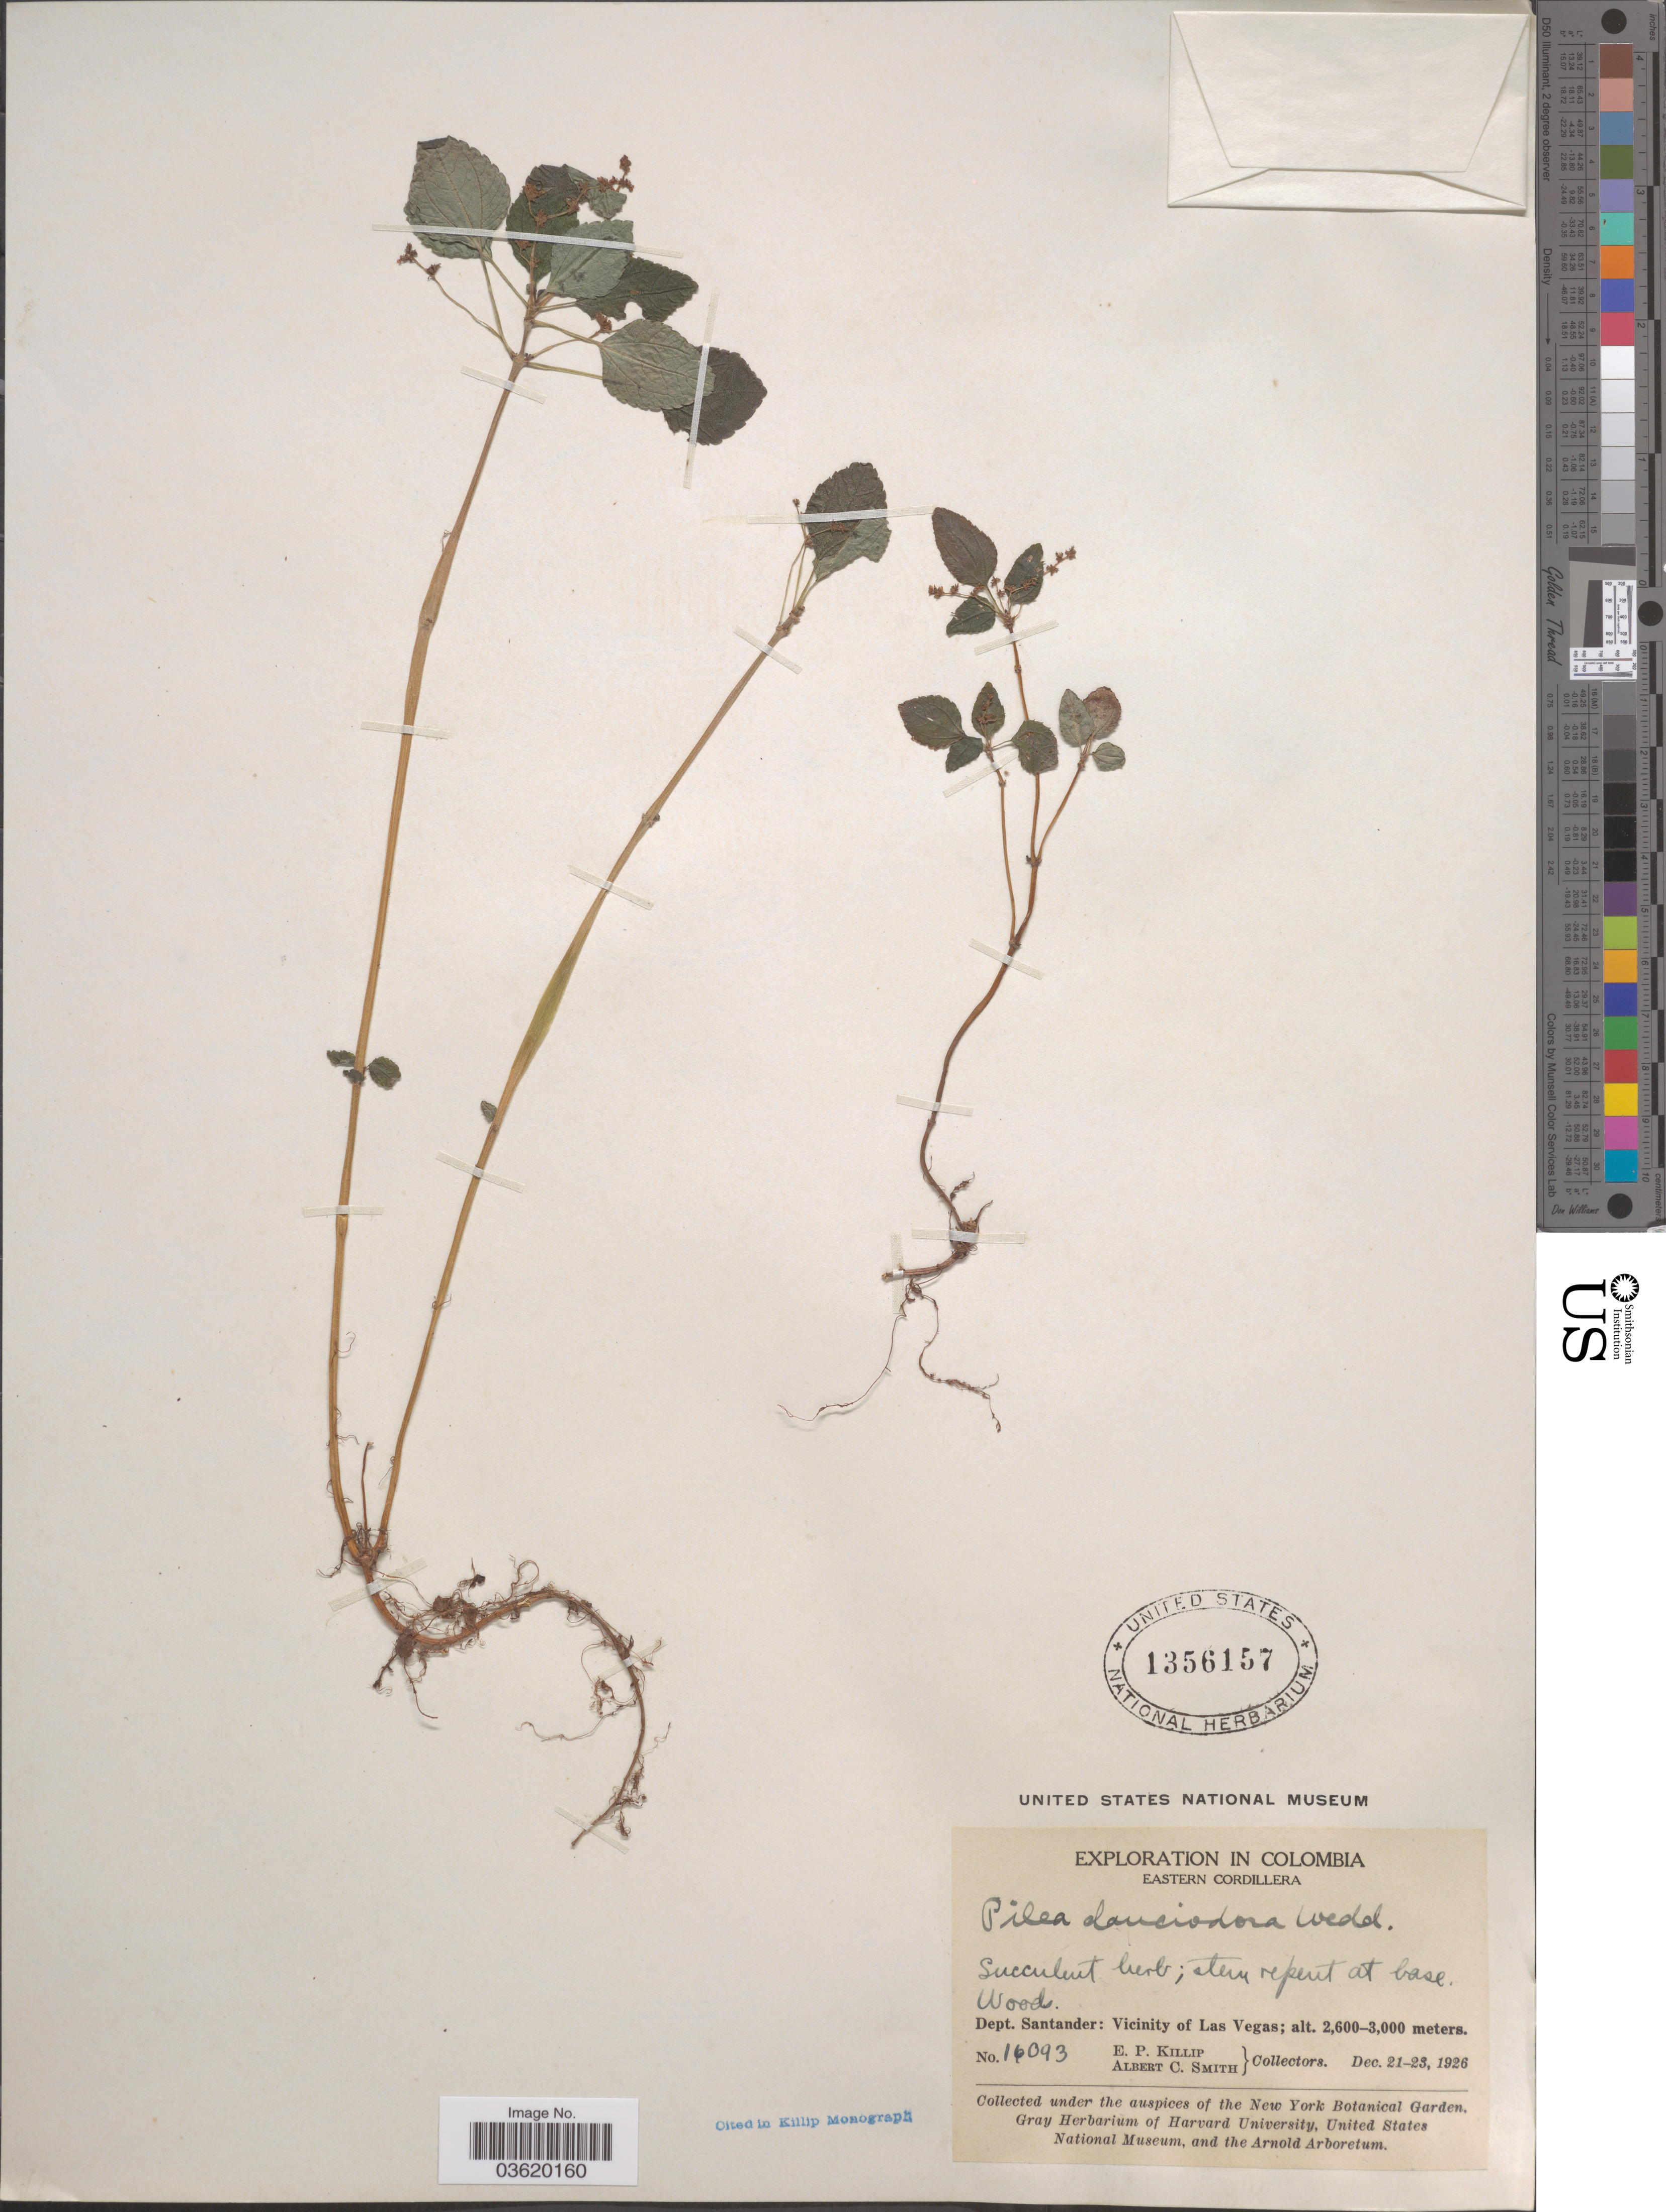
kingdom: Plantae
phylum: Tracheophyta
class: Magnoliopsida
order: Rosales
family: Urticaceae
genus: Pilea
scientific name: Pilea dauciodora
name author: Pav. ex Wedd.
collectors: E. P. Killip & A. C. Smith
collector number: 16093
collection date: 1926-12-21/1926-12-23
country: Colombia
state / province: Santander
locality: Eastern Cordillera. Dept. Santander: Vicinity of Las Vegas.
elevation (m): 2600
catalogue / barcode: US 1356157